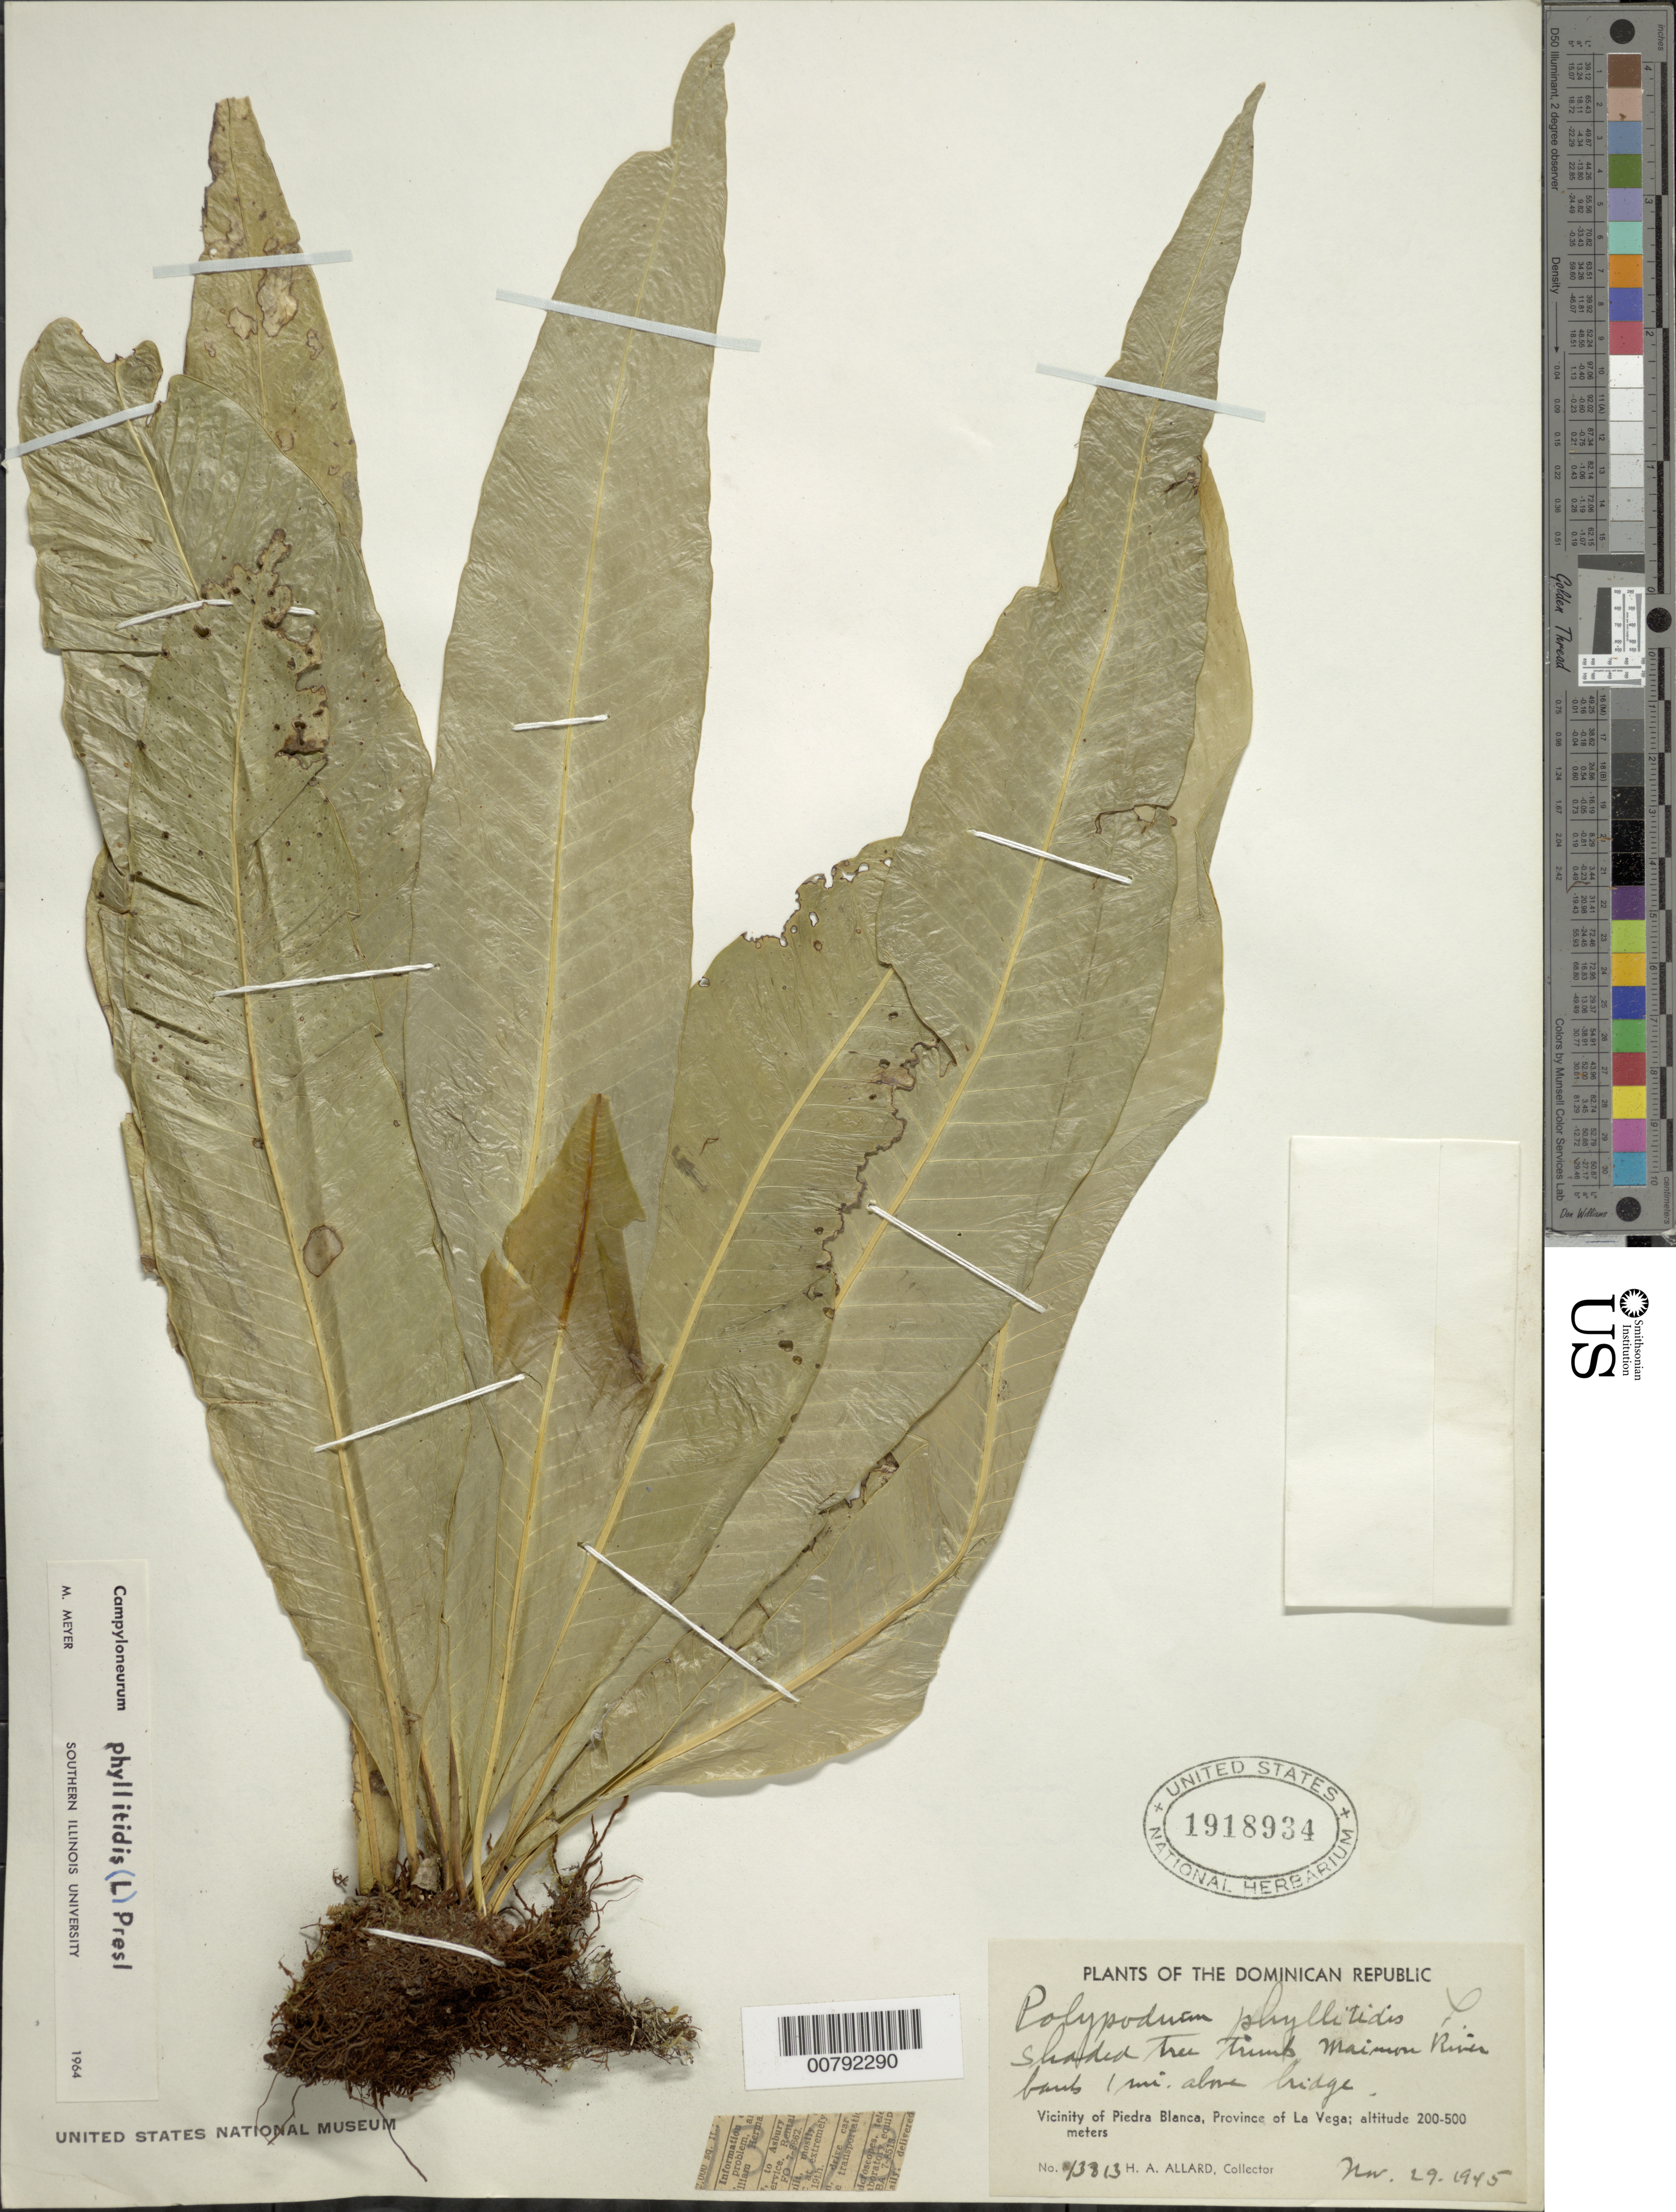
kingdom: Plantae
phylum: Tracheophyta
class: Polypodiopsida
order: Polypodiales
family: Polypodiaceae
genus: Campyloneurum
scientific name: Campyloneurum phyllitidis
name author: (L.) C. Presl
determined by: Meyer, M.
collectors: H. A. Allard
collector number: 13813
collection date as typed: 29 Nov 1945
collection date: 1945-11-29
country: Dominican Republic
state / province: La Vega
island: Hispaniola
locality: Hato Mayor vicinity, Maiman River, 1 mile above bridge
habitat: Shaded tree trunk on riverbank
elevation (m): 200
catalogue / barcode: US 1918934